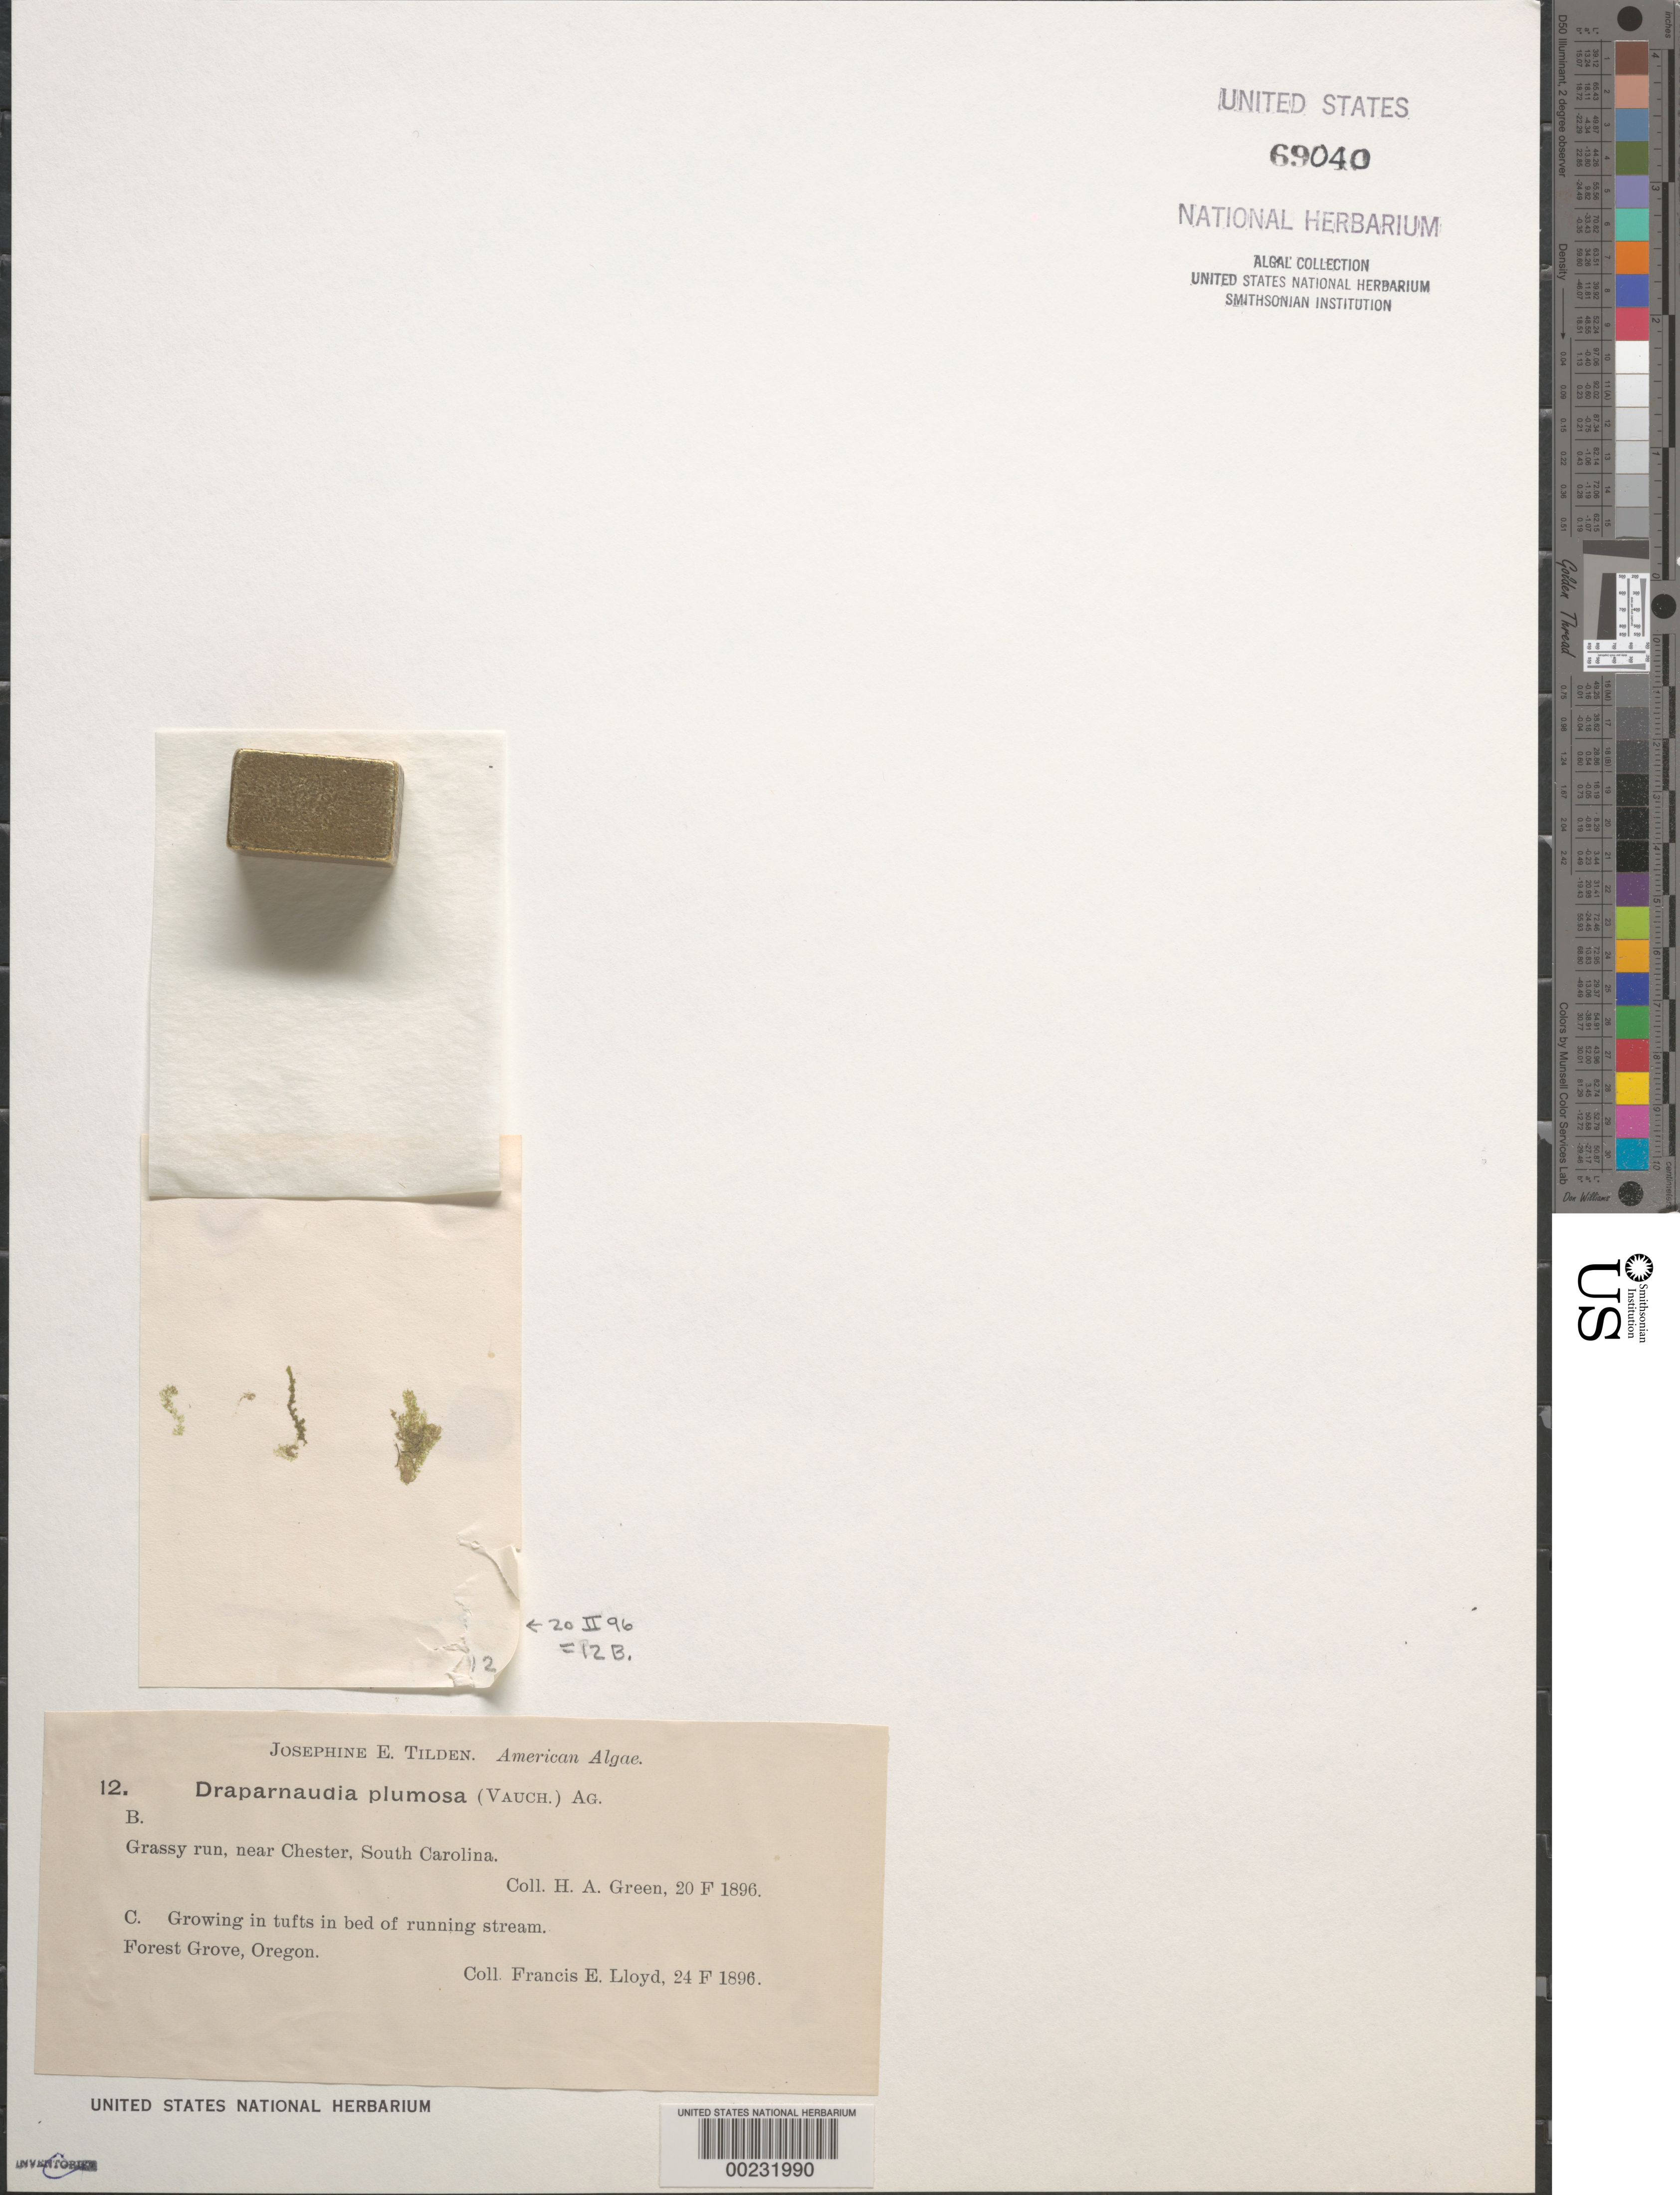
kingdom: Plantae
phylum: Chlorophyta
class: Chlorophyceae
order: Chaetophorales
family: Chaetophoraceae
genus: Draparnaldia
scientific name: Draparnaldia mutabilis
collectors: H. Green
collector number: JET 12b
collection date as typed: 20 Feb 1896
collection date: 1896-02-20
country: United States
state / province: South Carolina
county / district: Chester County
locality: Grassy Run, near Chester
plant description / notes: Tilden, American Algae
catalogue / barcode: US 69040